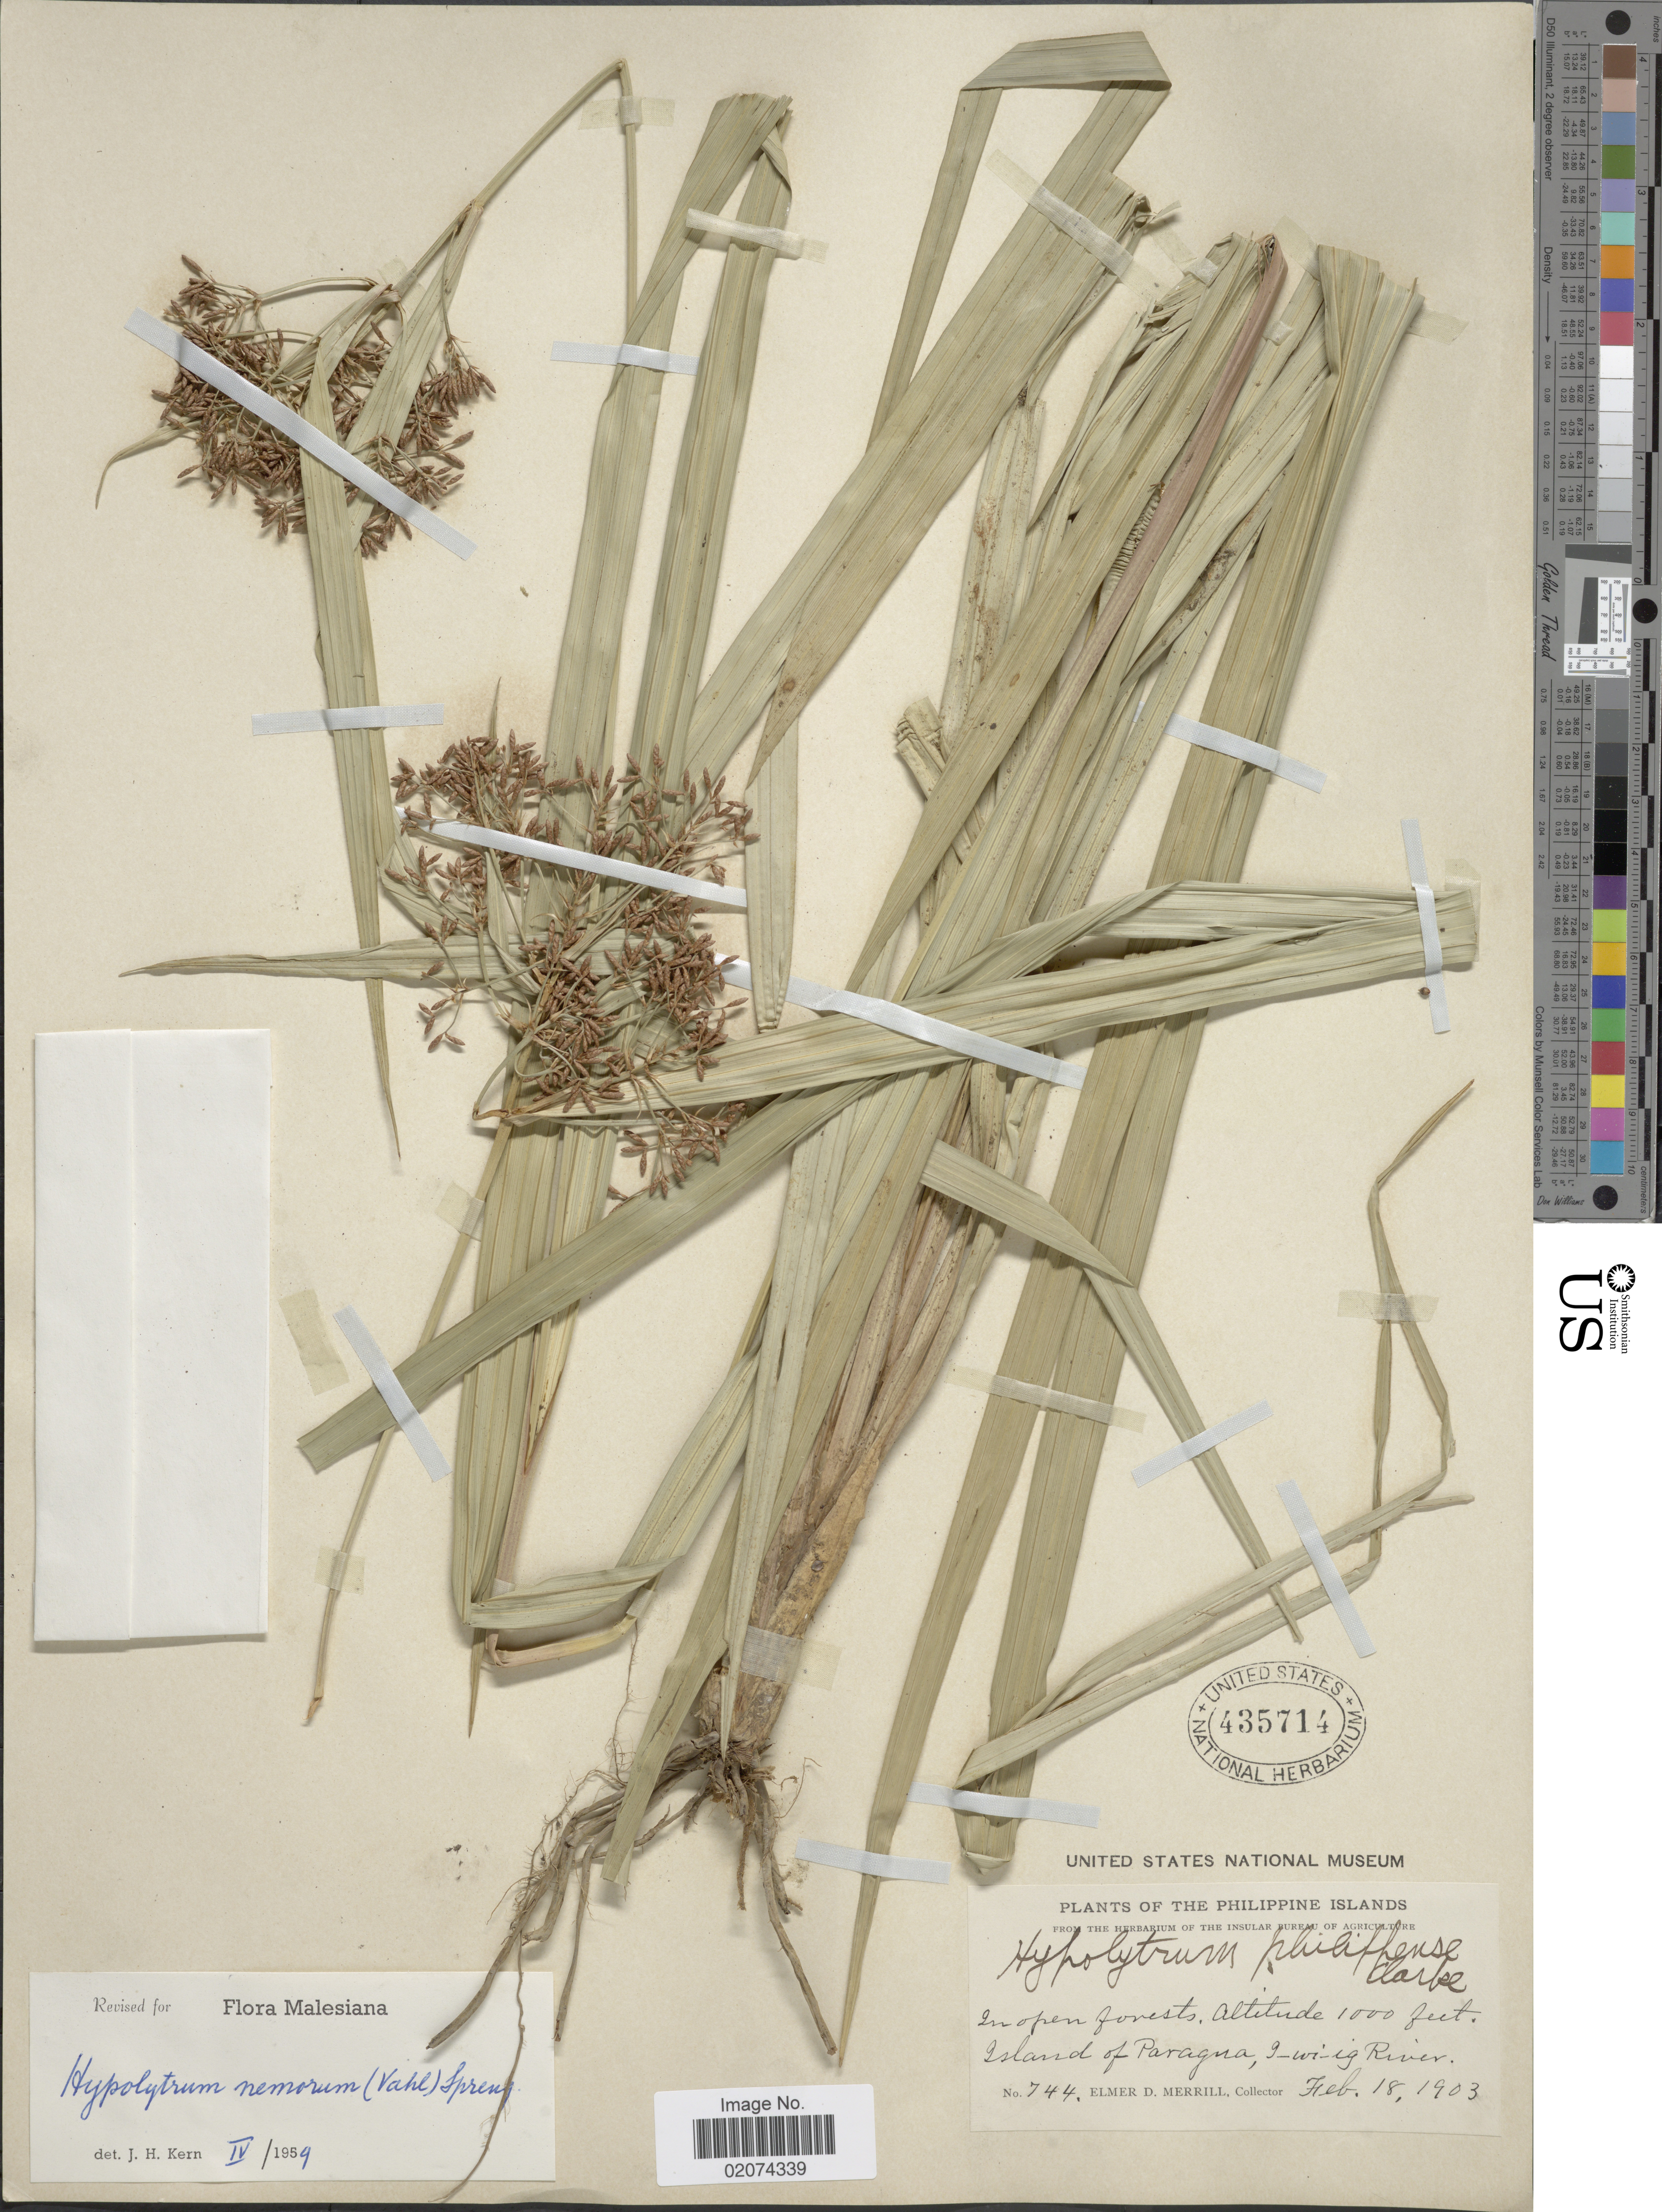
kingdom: Plantae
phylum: Tracheophyta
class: Liliopsida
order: Poales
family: Cyperaceae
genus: Hypolytrum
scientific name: Hypolytrum nemorum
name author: (Vahl) Spreng.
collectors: E. D. Merrill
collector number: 744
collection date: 1903-02-18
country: Philippines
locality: Philippine Islands. In open forest, Island of Paragna, 9-wi-ig River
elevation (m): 305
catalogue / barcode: US 435714